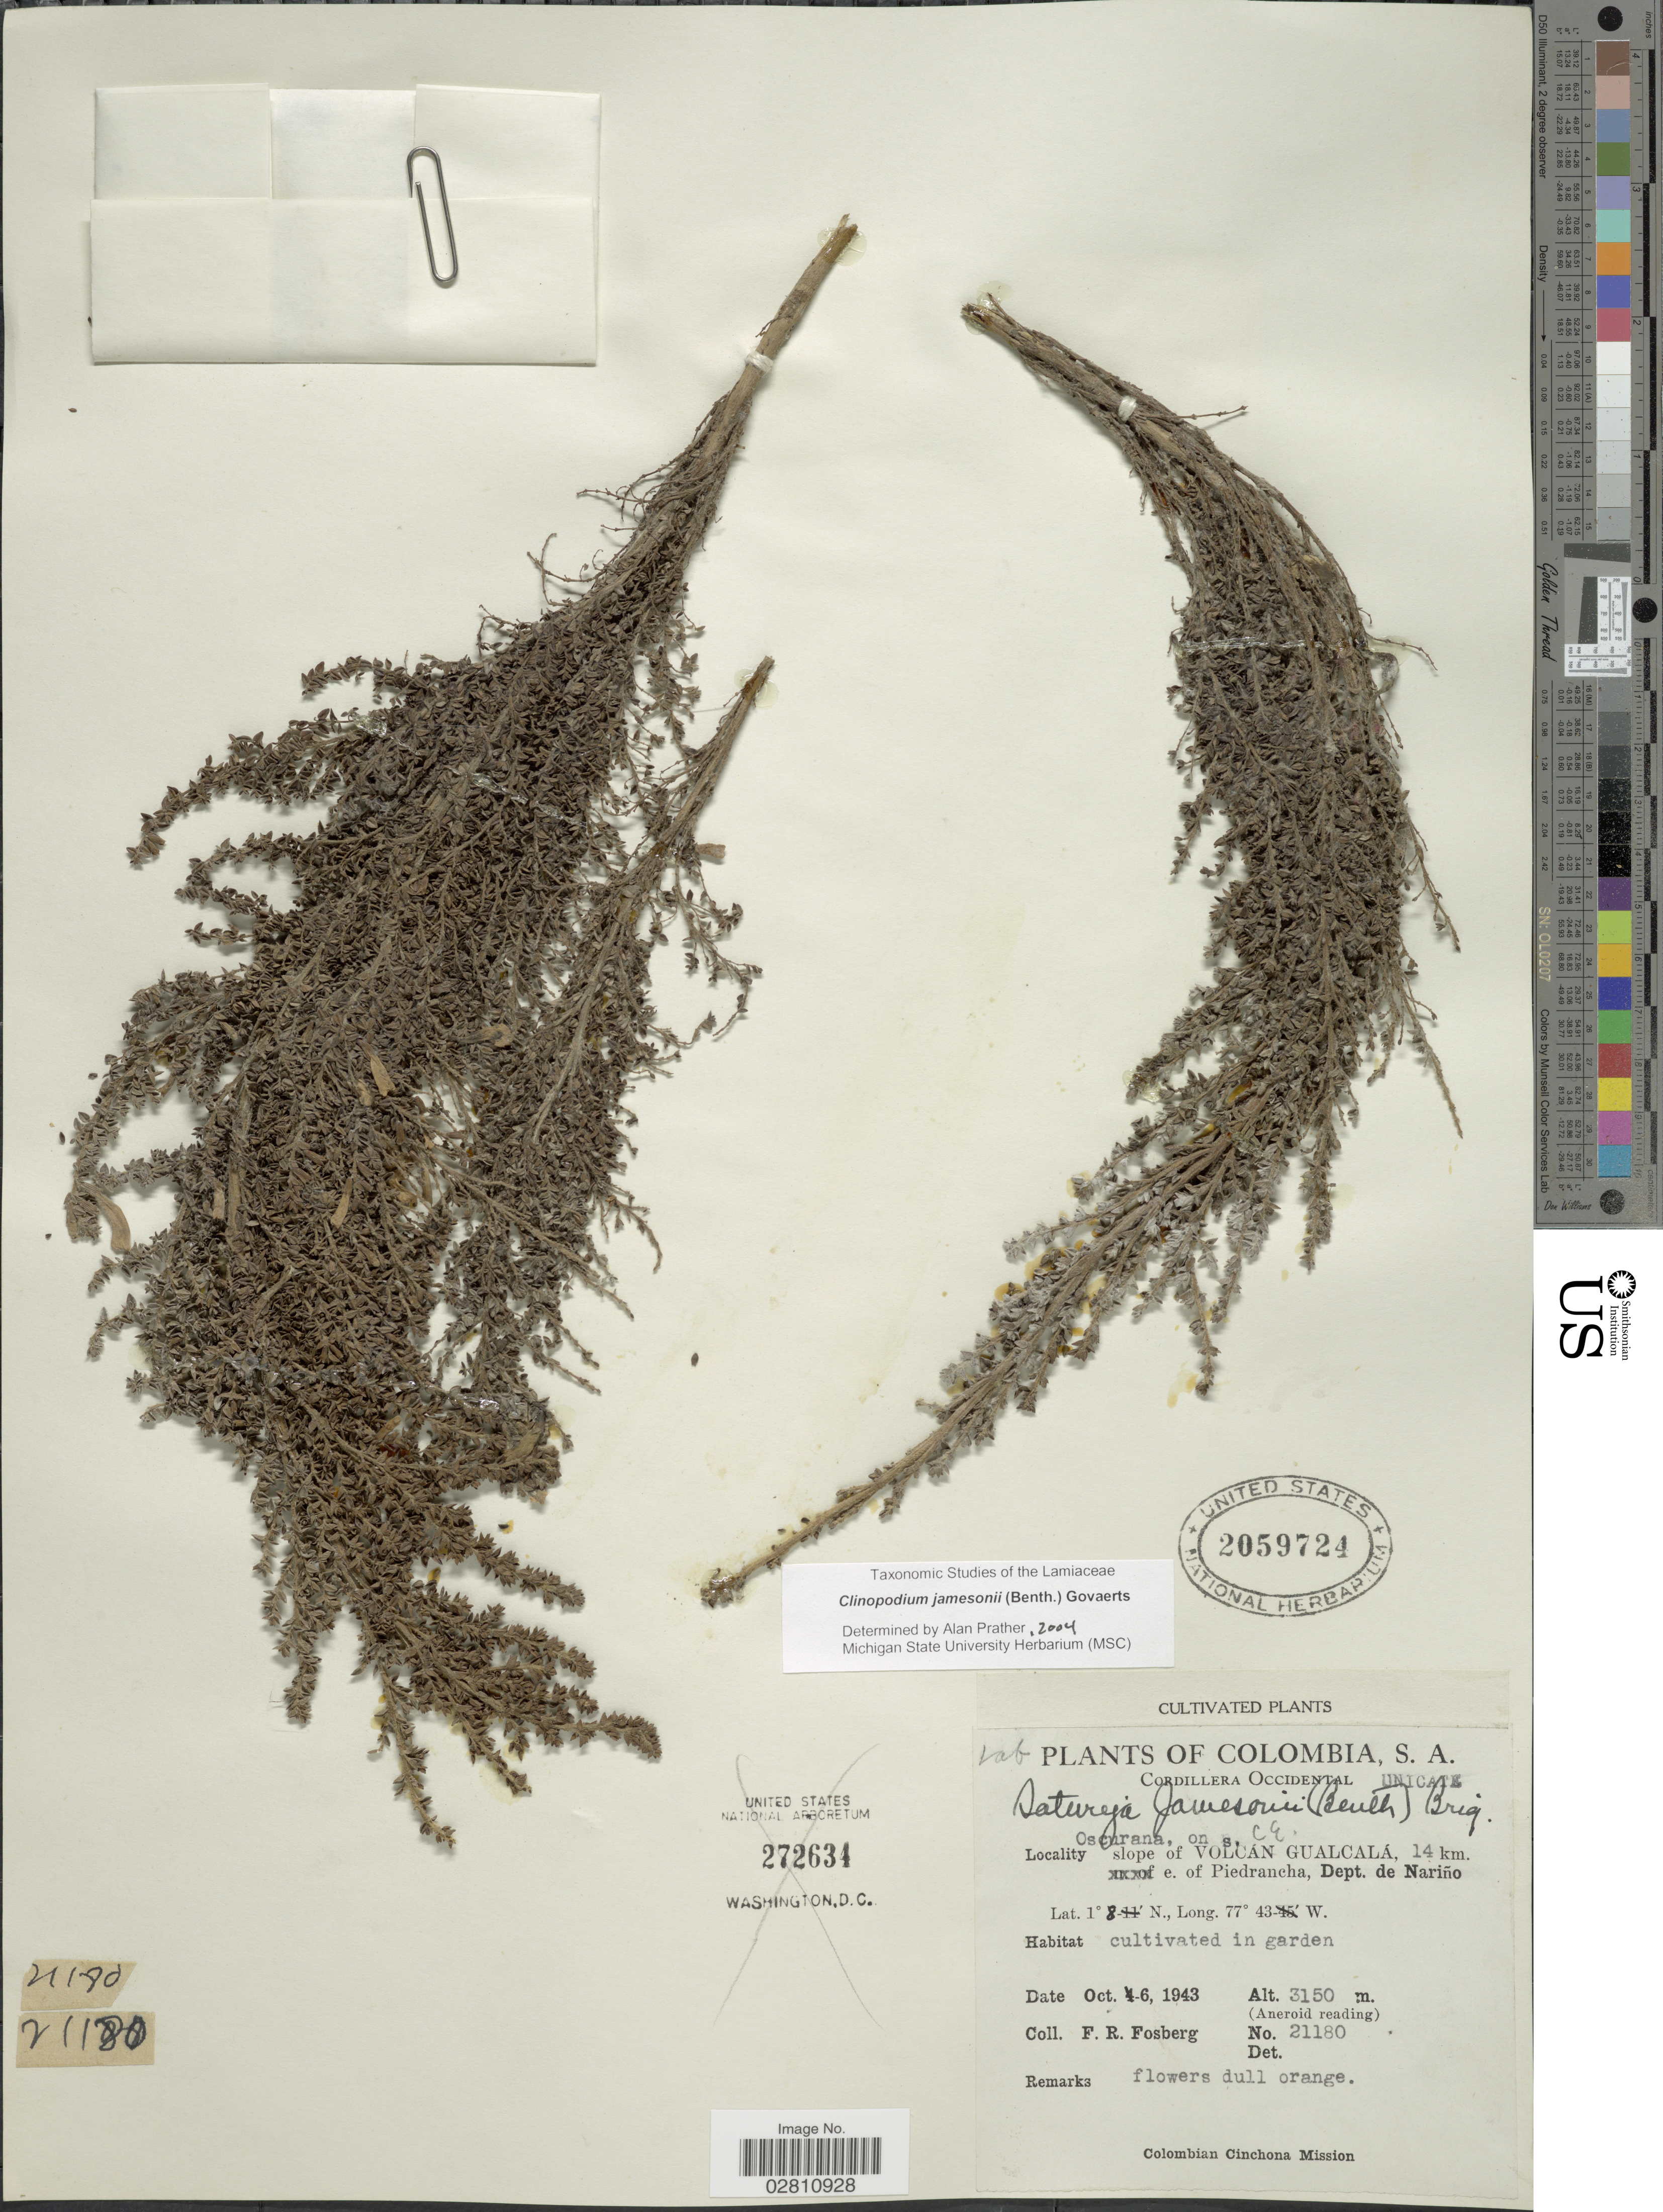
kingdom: Plantae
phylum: Tracheophyta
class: Magnoliopsida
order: Lamiales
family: Lamiaceae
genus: Clinopodium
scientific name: Clinopodium jamesonii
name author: (Benth.) Govaerts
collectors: F. R. Fosberg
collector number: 21180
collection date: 1943-10-06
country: Colombia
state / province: Nariño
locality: Cordillera Occidental, Oscurana, on s. slope of Volcán Gualcalá, 14 km. e. of Piedrancha, Dept. Nariño.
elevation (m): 3150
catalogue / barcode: US 2059724